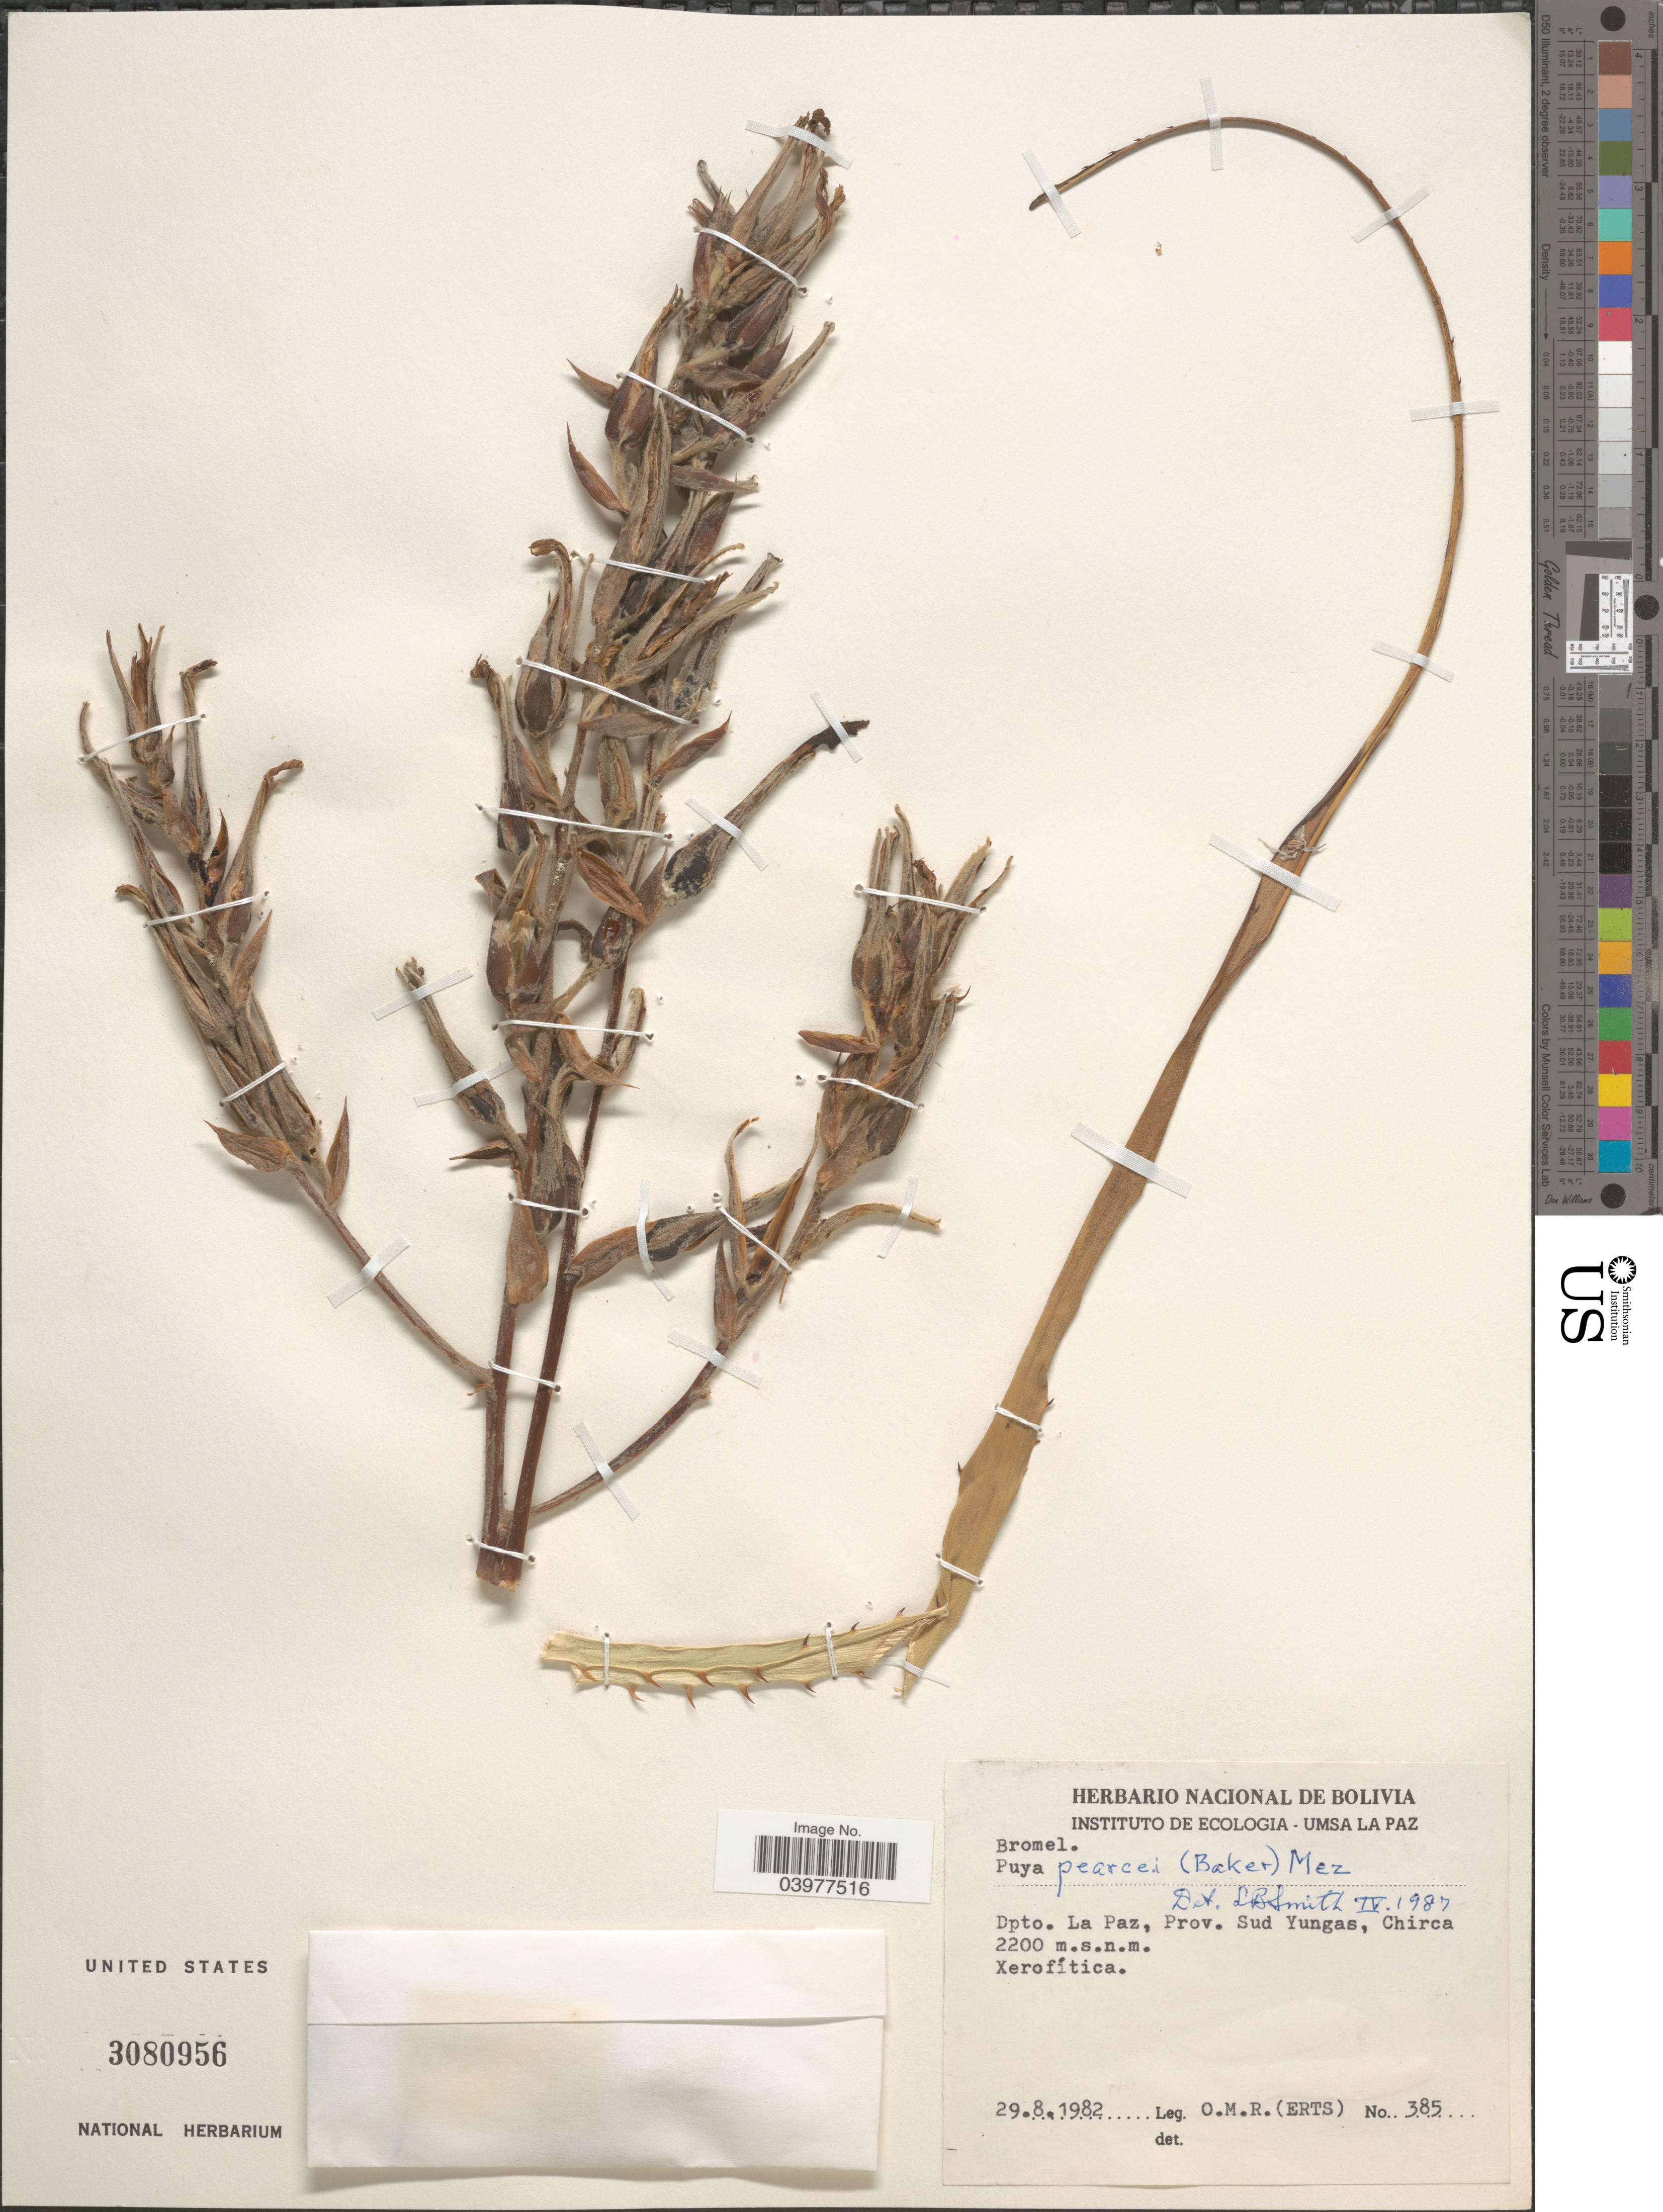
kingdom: Plantae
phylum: Tracheophyta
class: Liliopsida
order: Poales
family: Bromeliaceae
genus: Puya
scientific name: Puya pearcei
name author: (Baker) Mez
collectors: O. M. R.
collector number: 385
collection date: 1982-08-29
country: Bolivia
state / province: La Paz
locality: Dpto. La Paz, Prov. Sud Yungas, Chirca.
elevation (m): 2200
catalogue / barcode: US 3080956